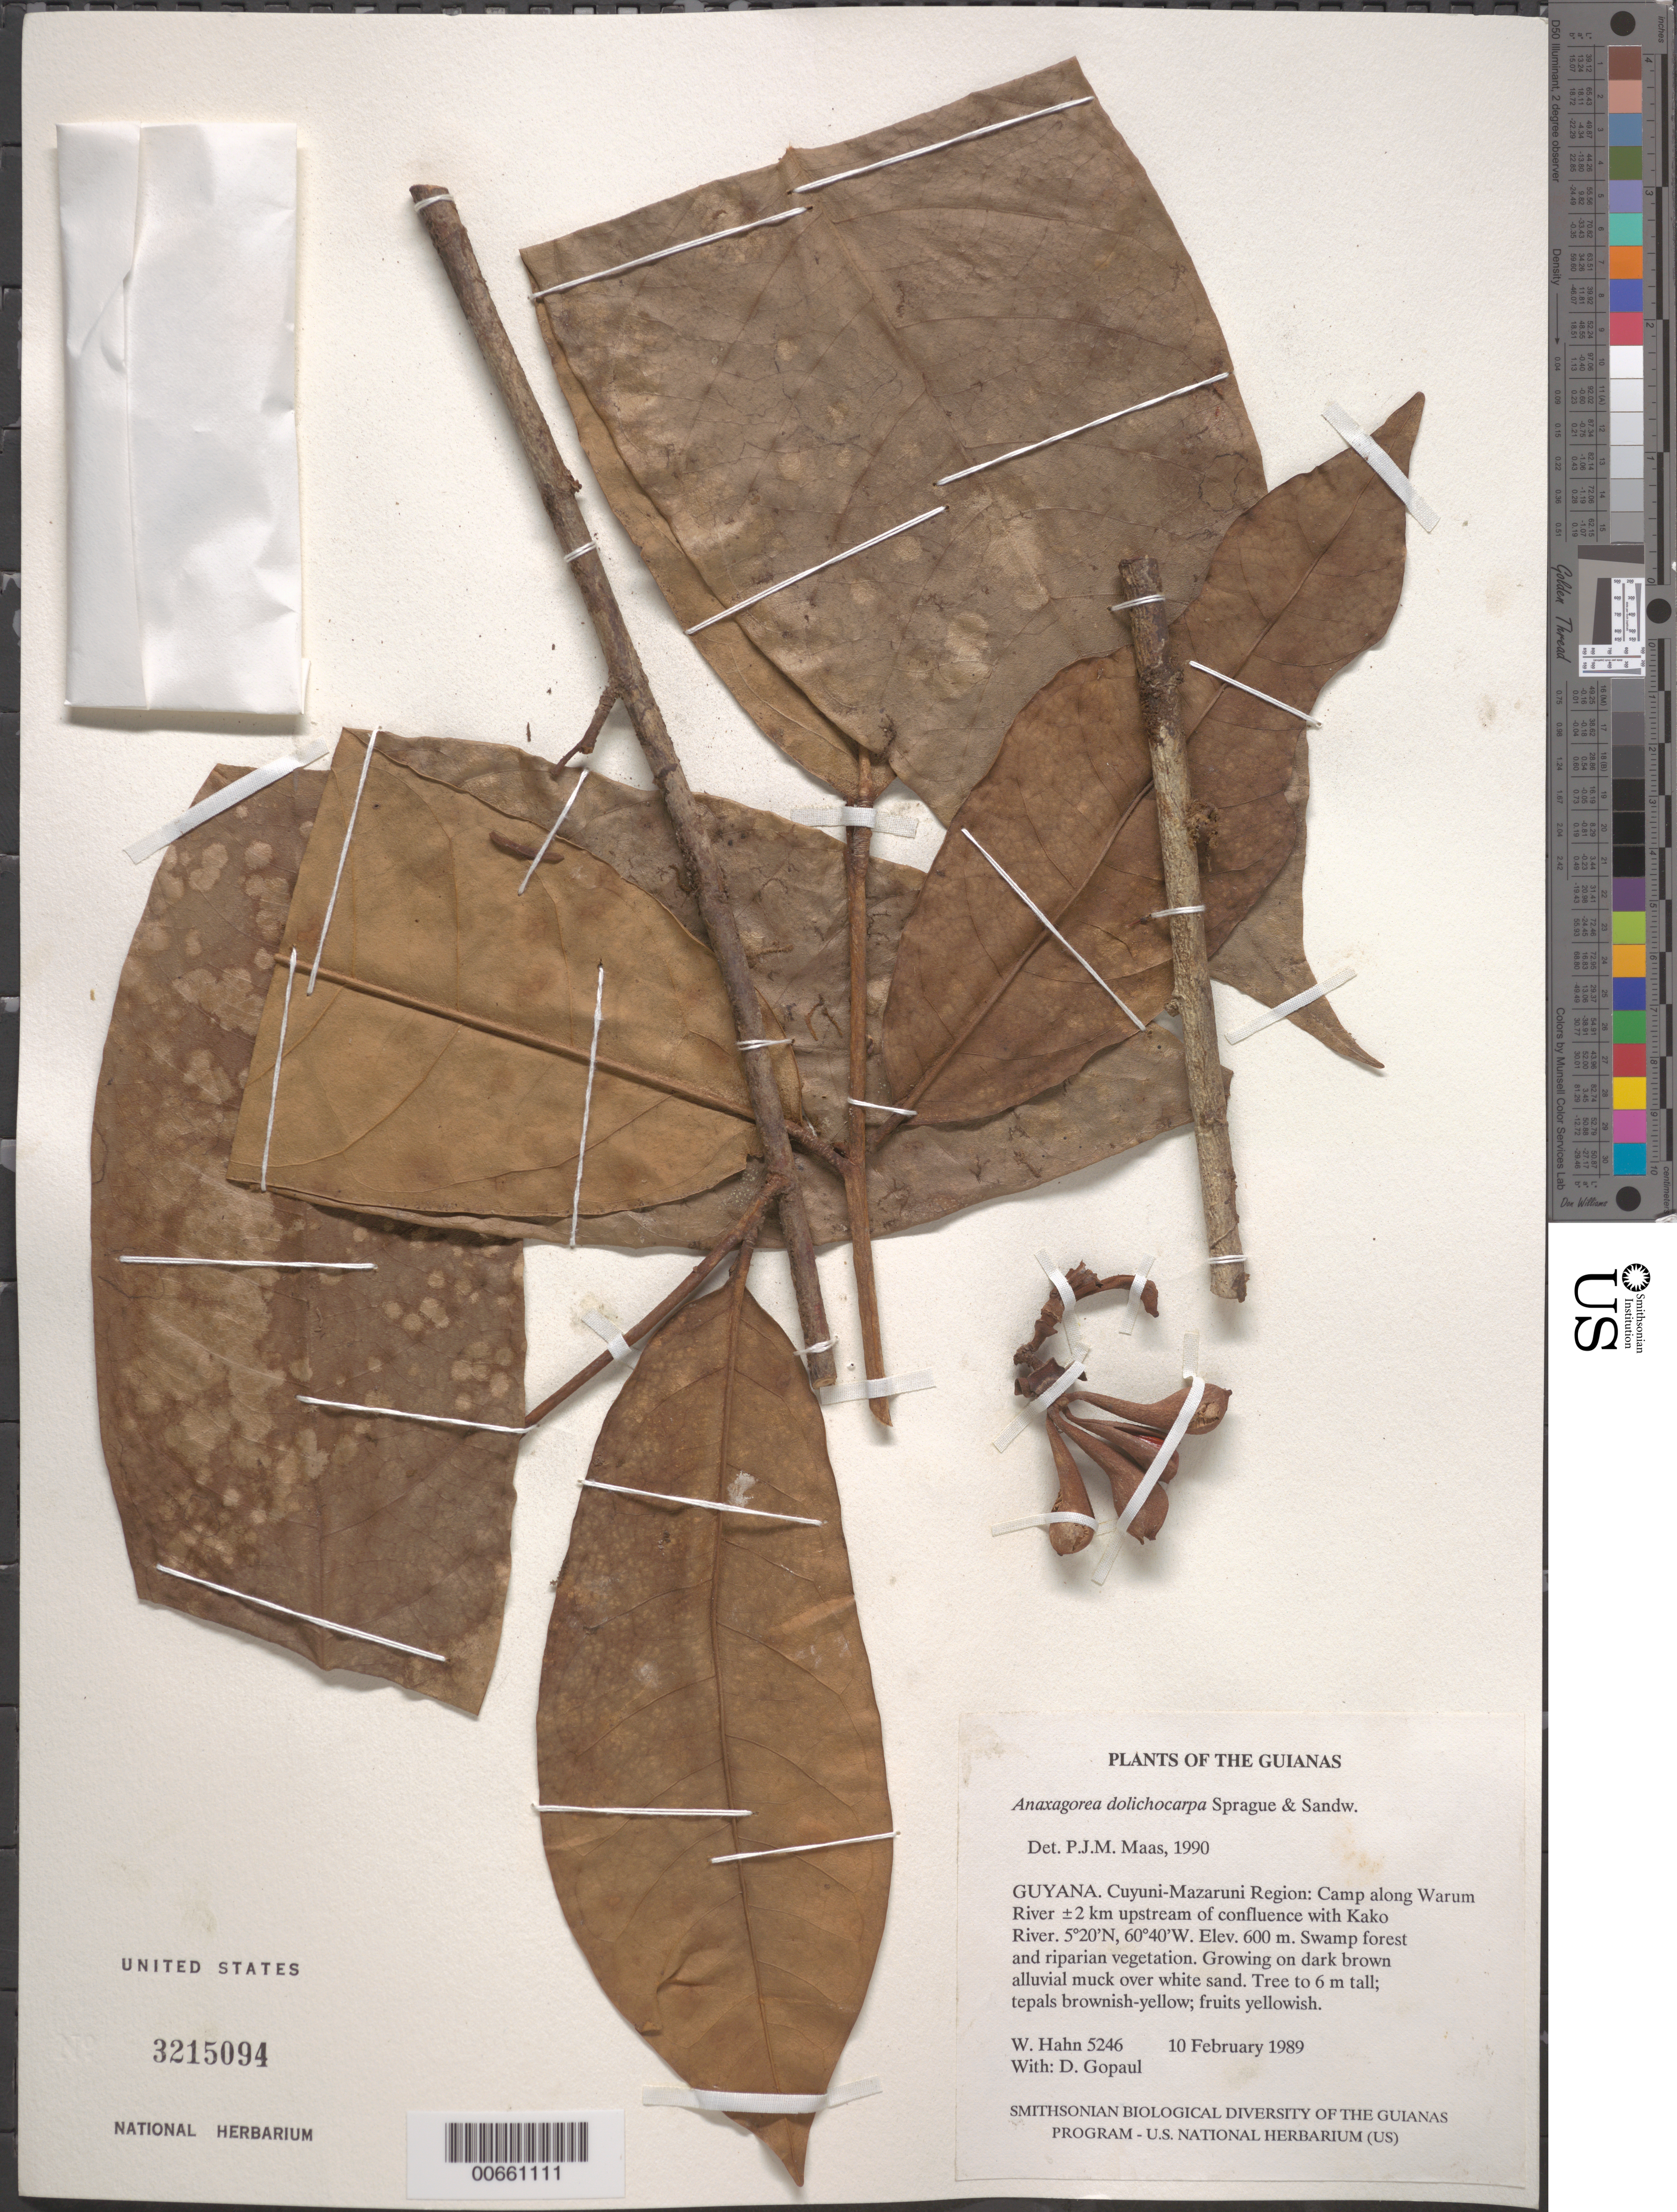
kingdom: Plantae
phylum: Tracheophyta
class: Magnoliopsida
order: Magnoliales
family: Annonaceae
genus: Anaxagorea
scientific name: Anaxagorea dolichocarpa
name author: Sprague & Sandwith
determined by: Maas, Paul J. M.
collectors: W. Hahn & D. Gopaul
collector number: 5246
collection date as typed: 10 February 1989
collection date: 1989-02-10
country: Guyana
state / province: Cuyuni-Mazaruni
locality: Camp along Waruma River ±2 km upstream of confluence with Kako River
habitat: Swamp forest and Riparian vegetation Growing on dark brown alluvial muck over white sand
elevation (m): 600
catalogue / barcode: US 3215094